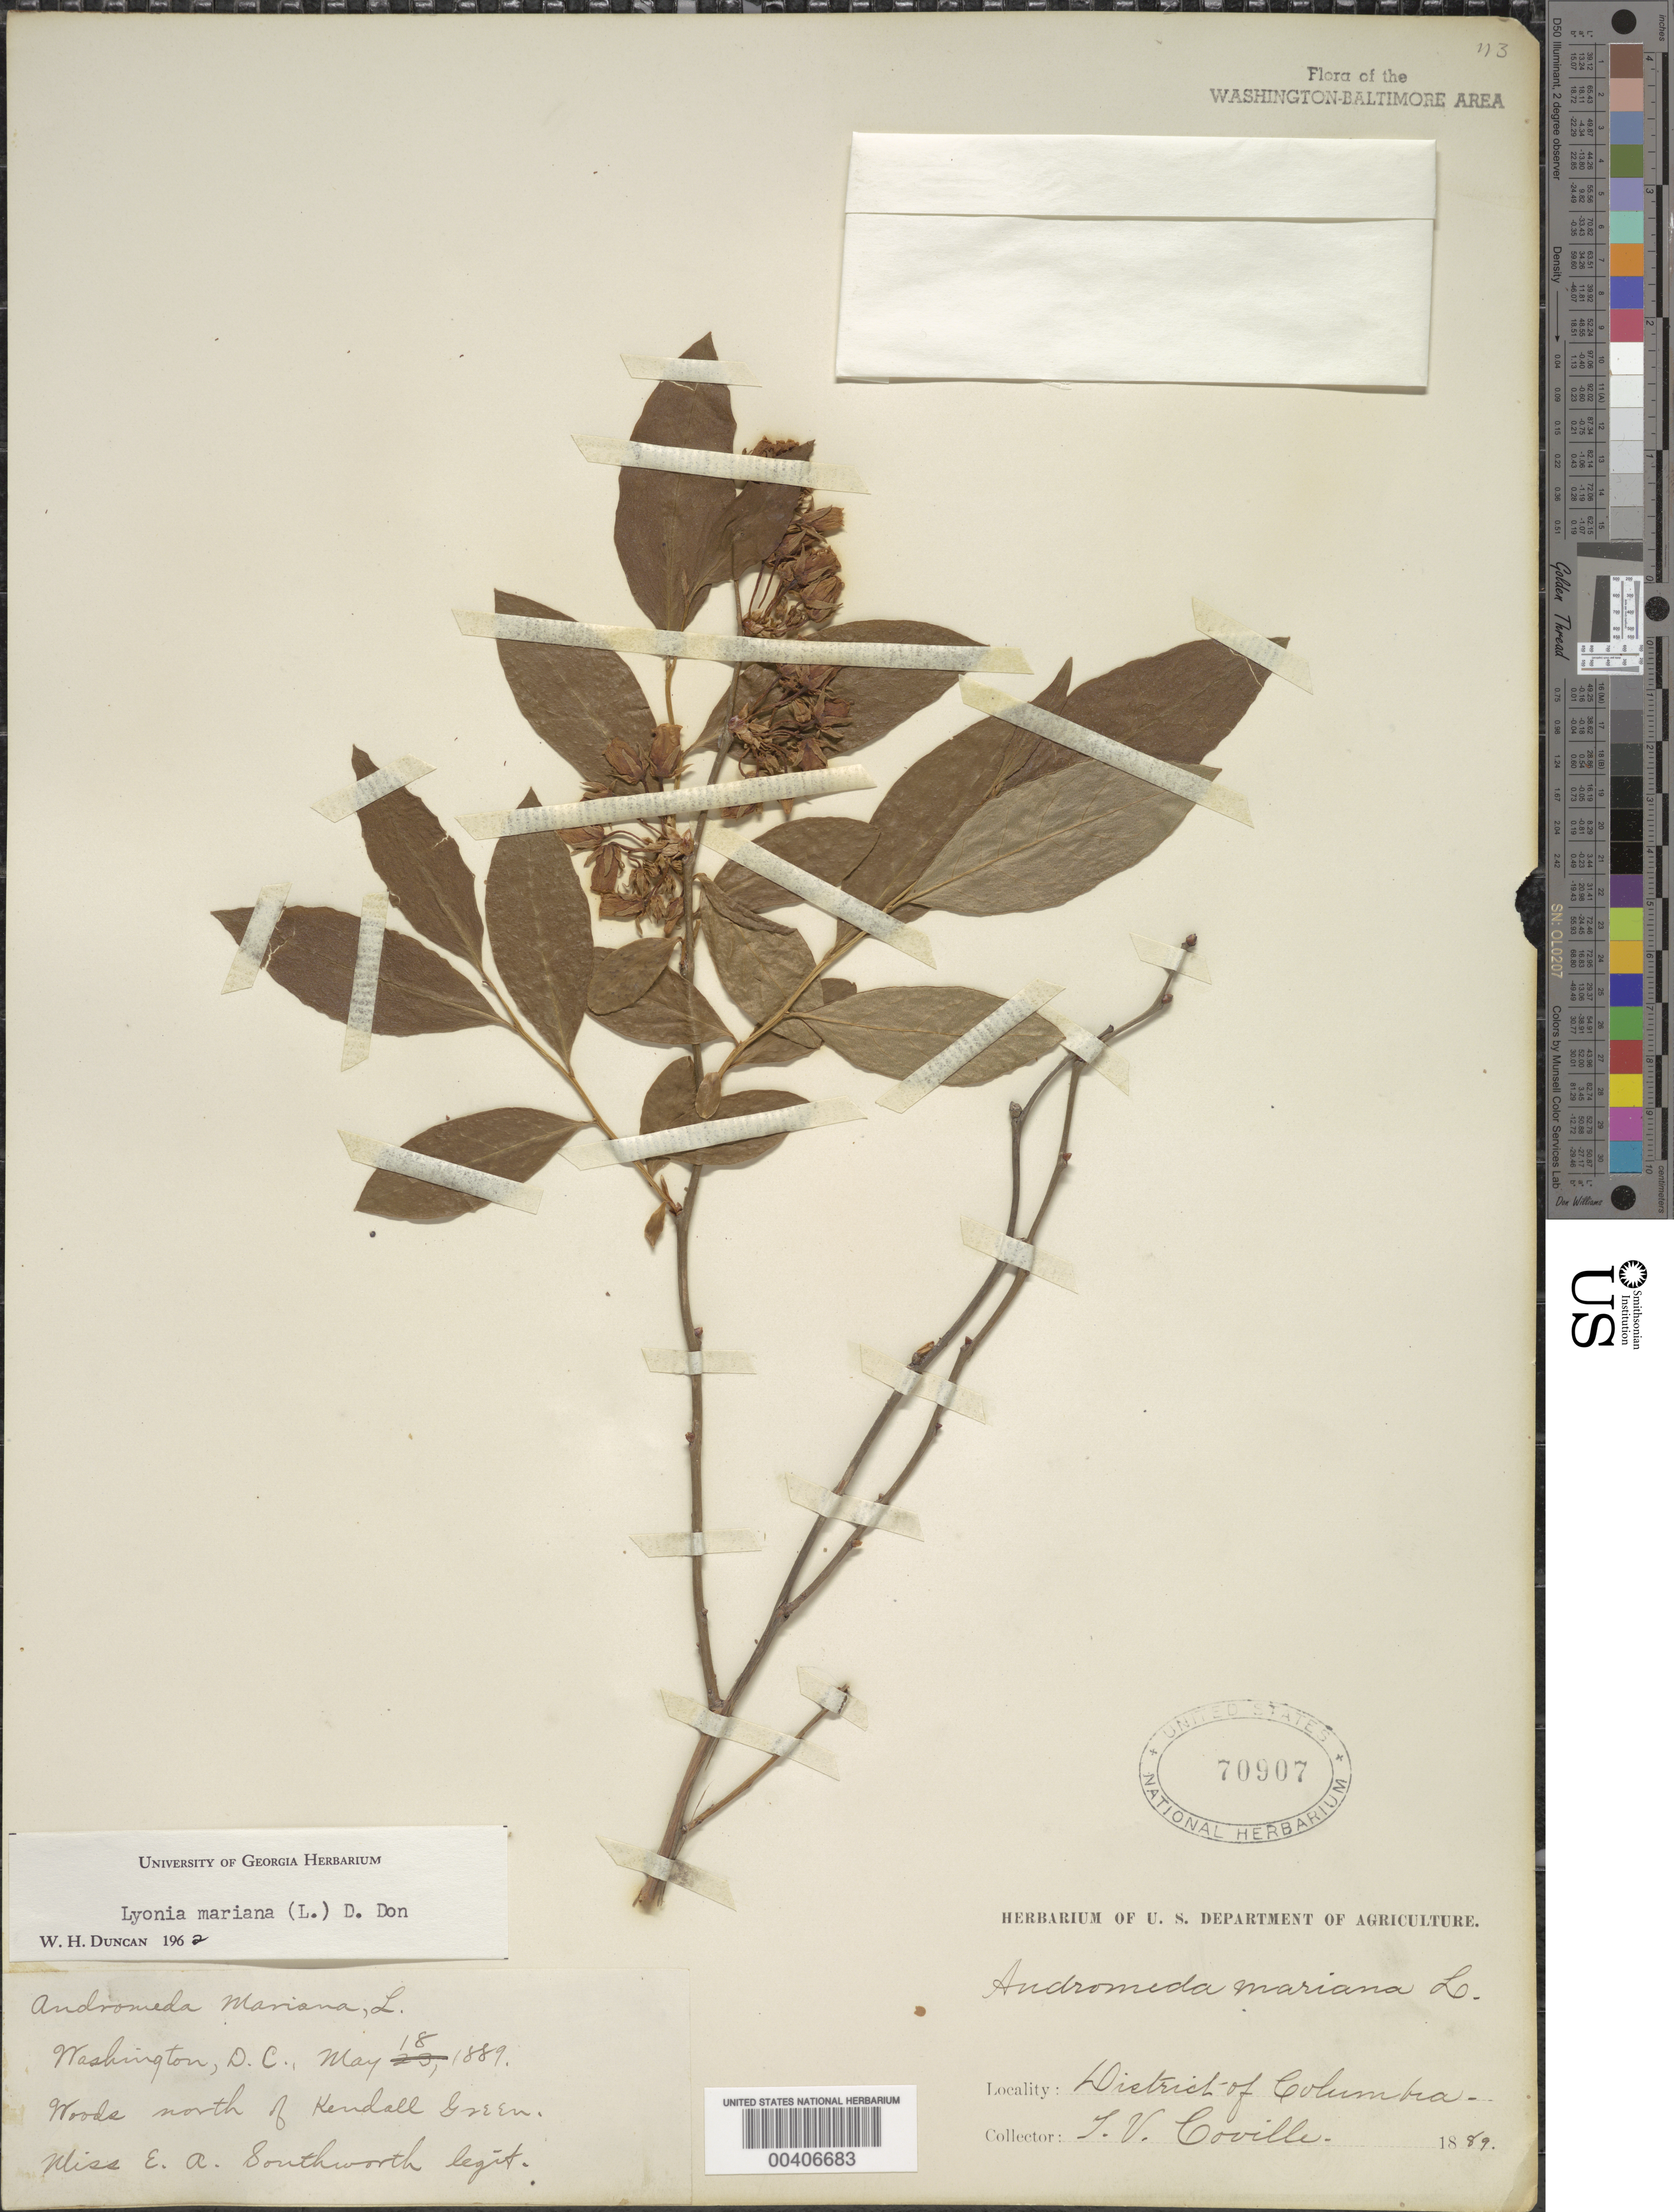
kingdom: Plantae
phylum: Tracheophyta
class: Magnoliopsida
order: Ericales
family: Ericaceae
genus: Lyonia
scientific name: Lyonia mariana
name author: (L.) D. Don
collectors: F. V. Coville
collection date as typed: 18 May 1889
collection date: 1889-05-18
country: United States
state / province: District of Columbia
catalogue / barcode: US 70907